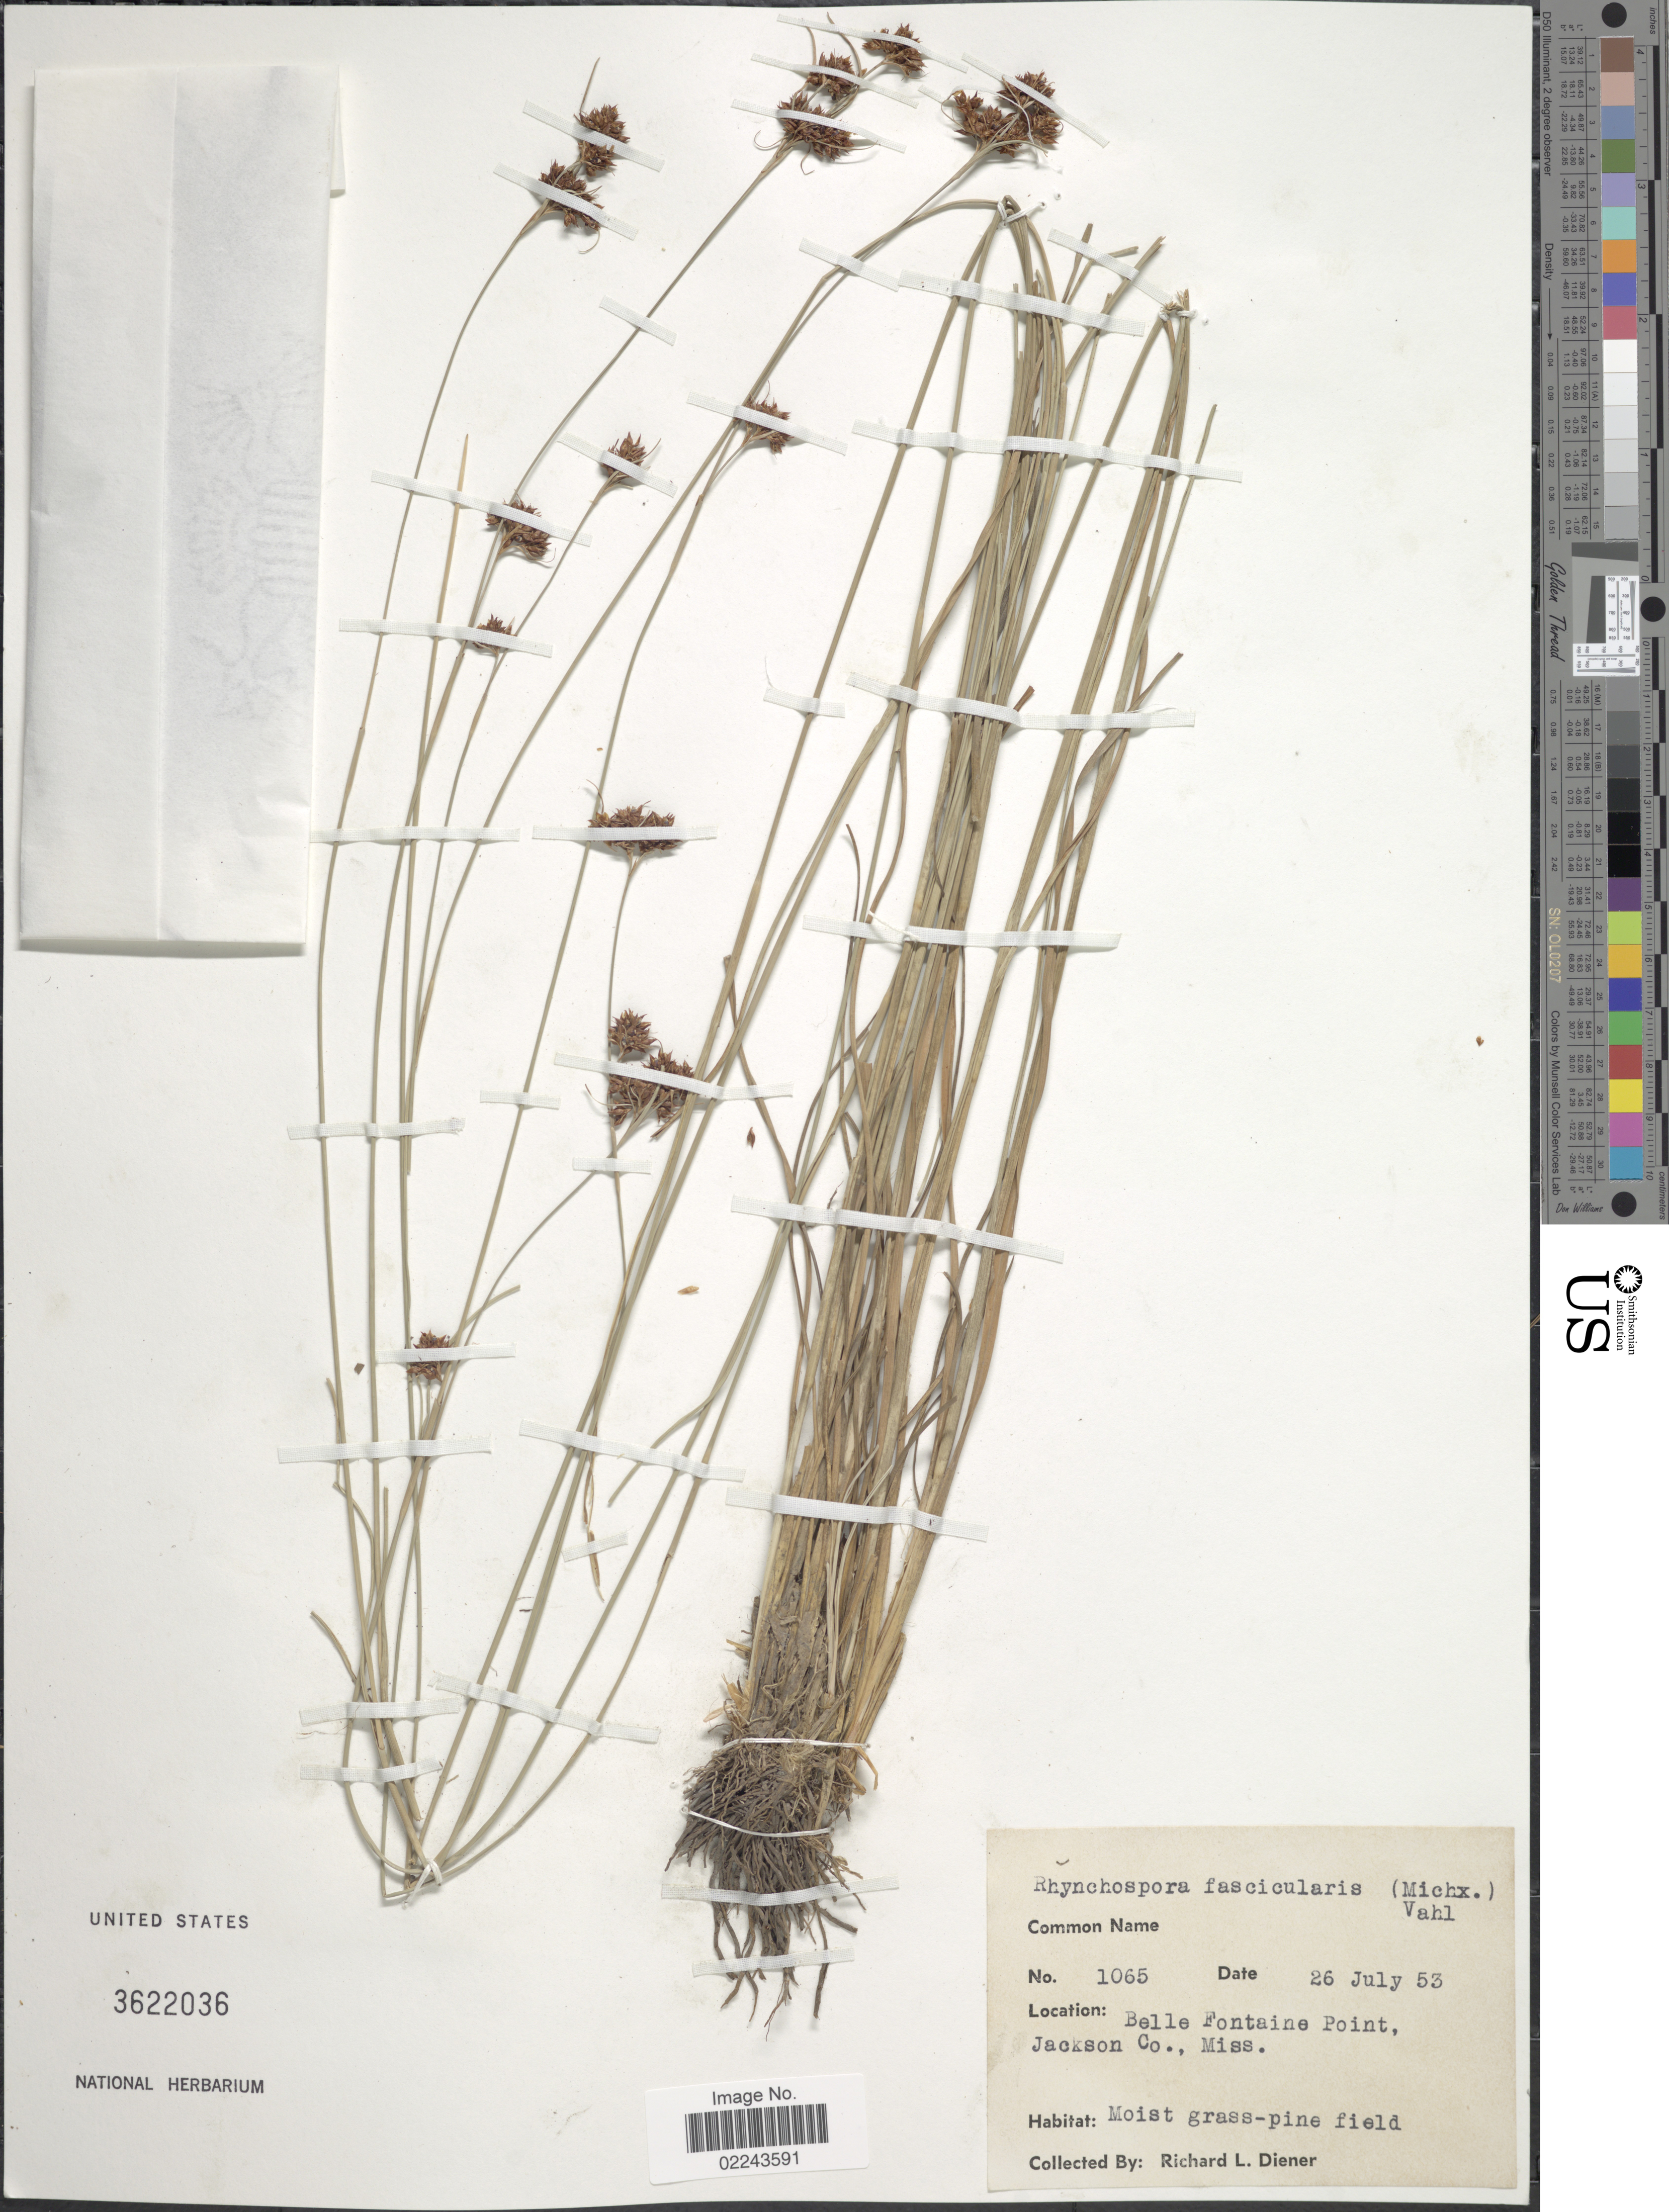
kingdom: Plantae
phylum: Tracheophyta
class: Liliopsida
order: Poales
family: Cyperaceae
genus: Rhynchospora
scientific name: Rhynchospora fascicularis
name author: (Michx.) Vahl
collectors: R. Diener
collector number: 1065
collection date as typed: Transcribed d/m/y: 26/7/53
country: United States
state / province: Mississippi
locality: Belle Fontaine Point, Jackson Co, Miss.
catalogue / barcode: US 3622036